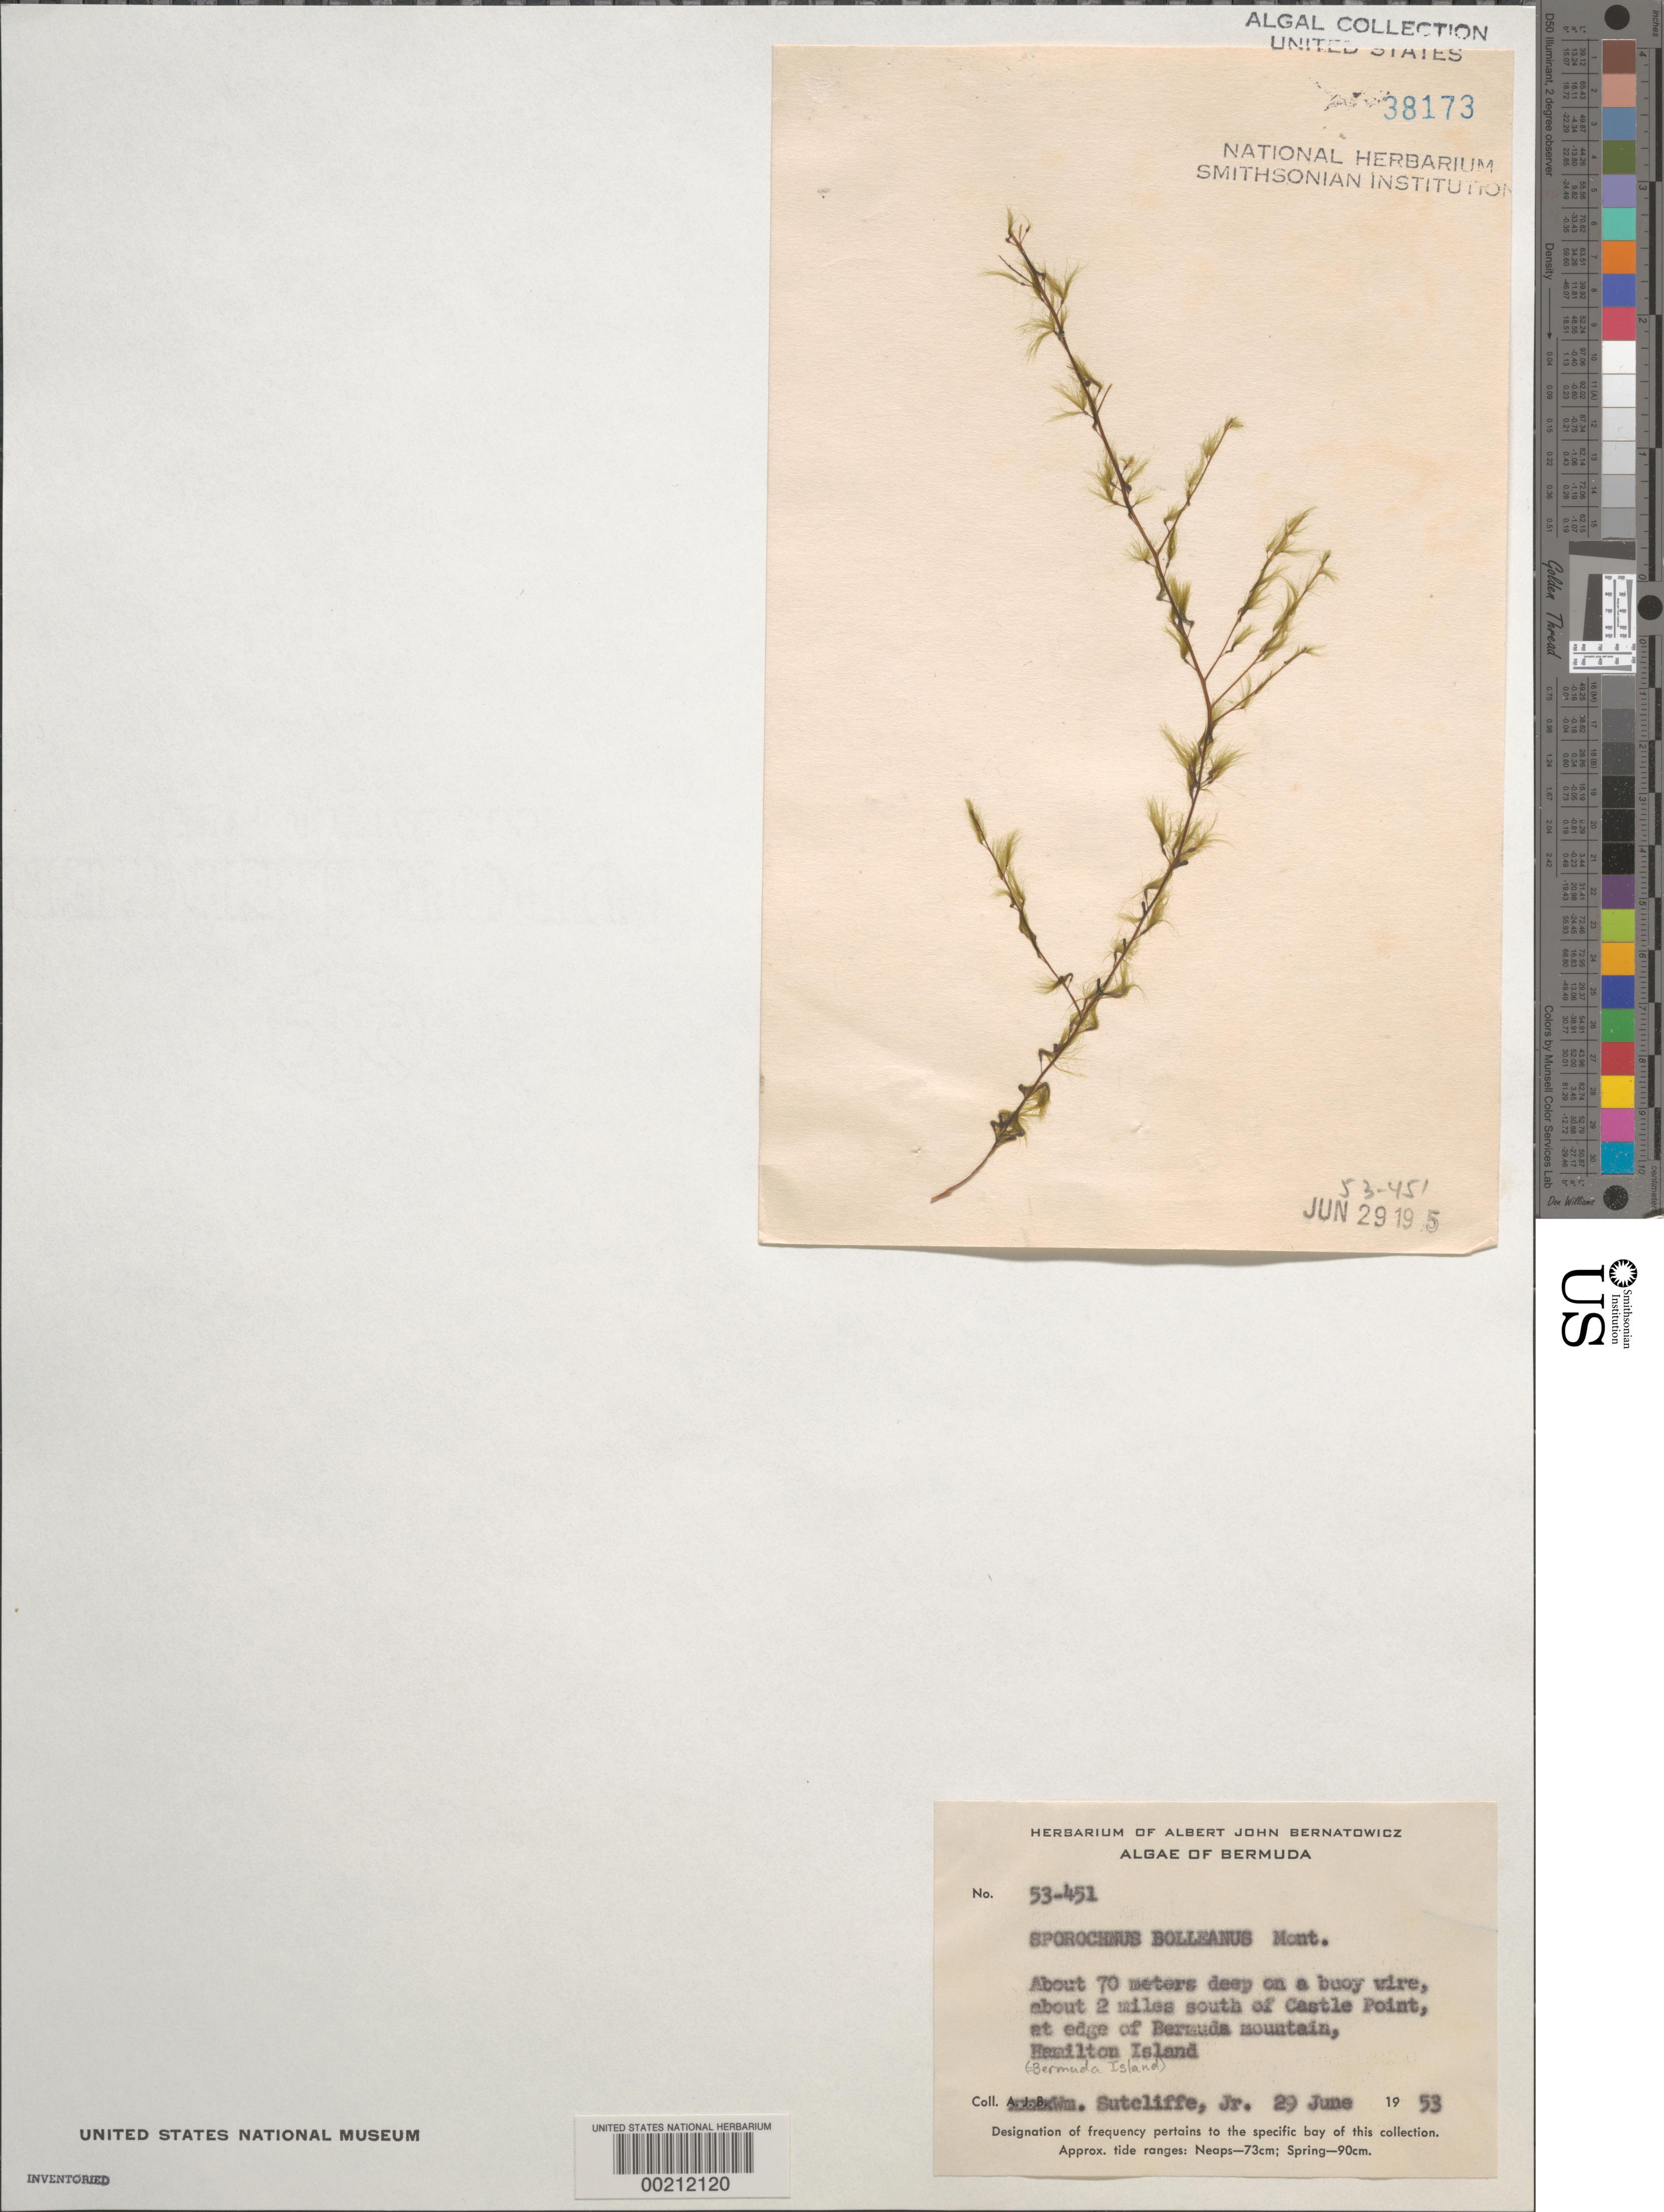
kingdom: Chromista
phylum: Ochrophyta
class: Phaeophyceae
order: Sporochnales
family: Sporochnaceae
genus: Sporochnus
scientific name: Sporochnus bolleanus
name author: Mont.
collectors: W. Sutcliffe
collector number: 53-451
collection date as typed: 29 Jun 1953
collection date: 1953-06-29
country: Bermuda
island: Bermuda Island (Hamilton Island)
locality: Bermuda Mountain edge, ca. 2 miles south of Castle Point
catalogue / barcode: US 38173